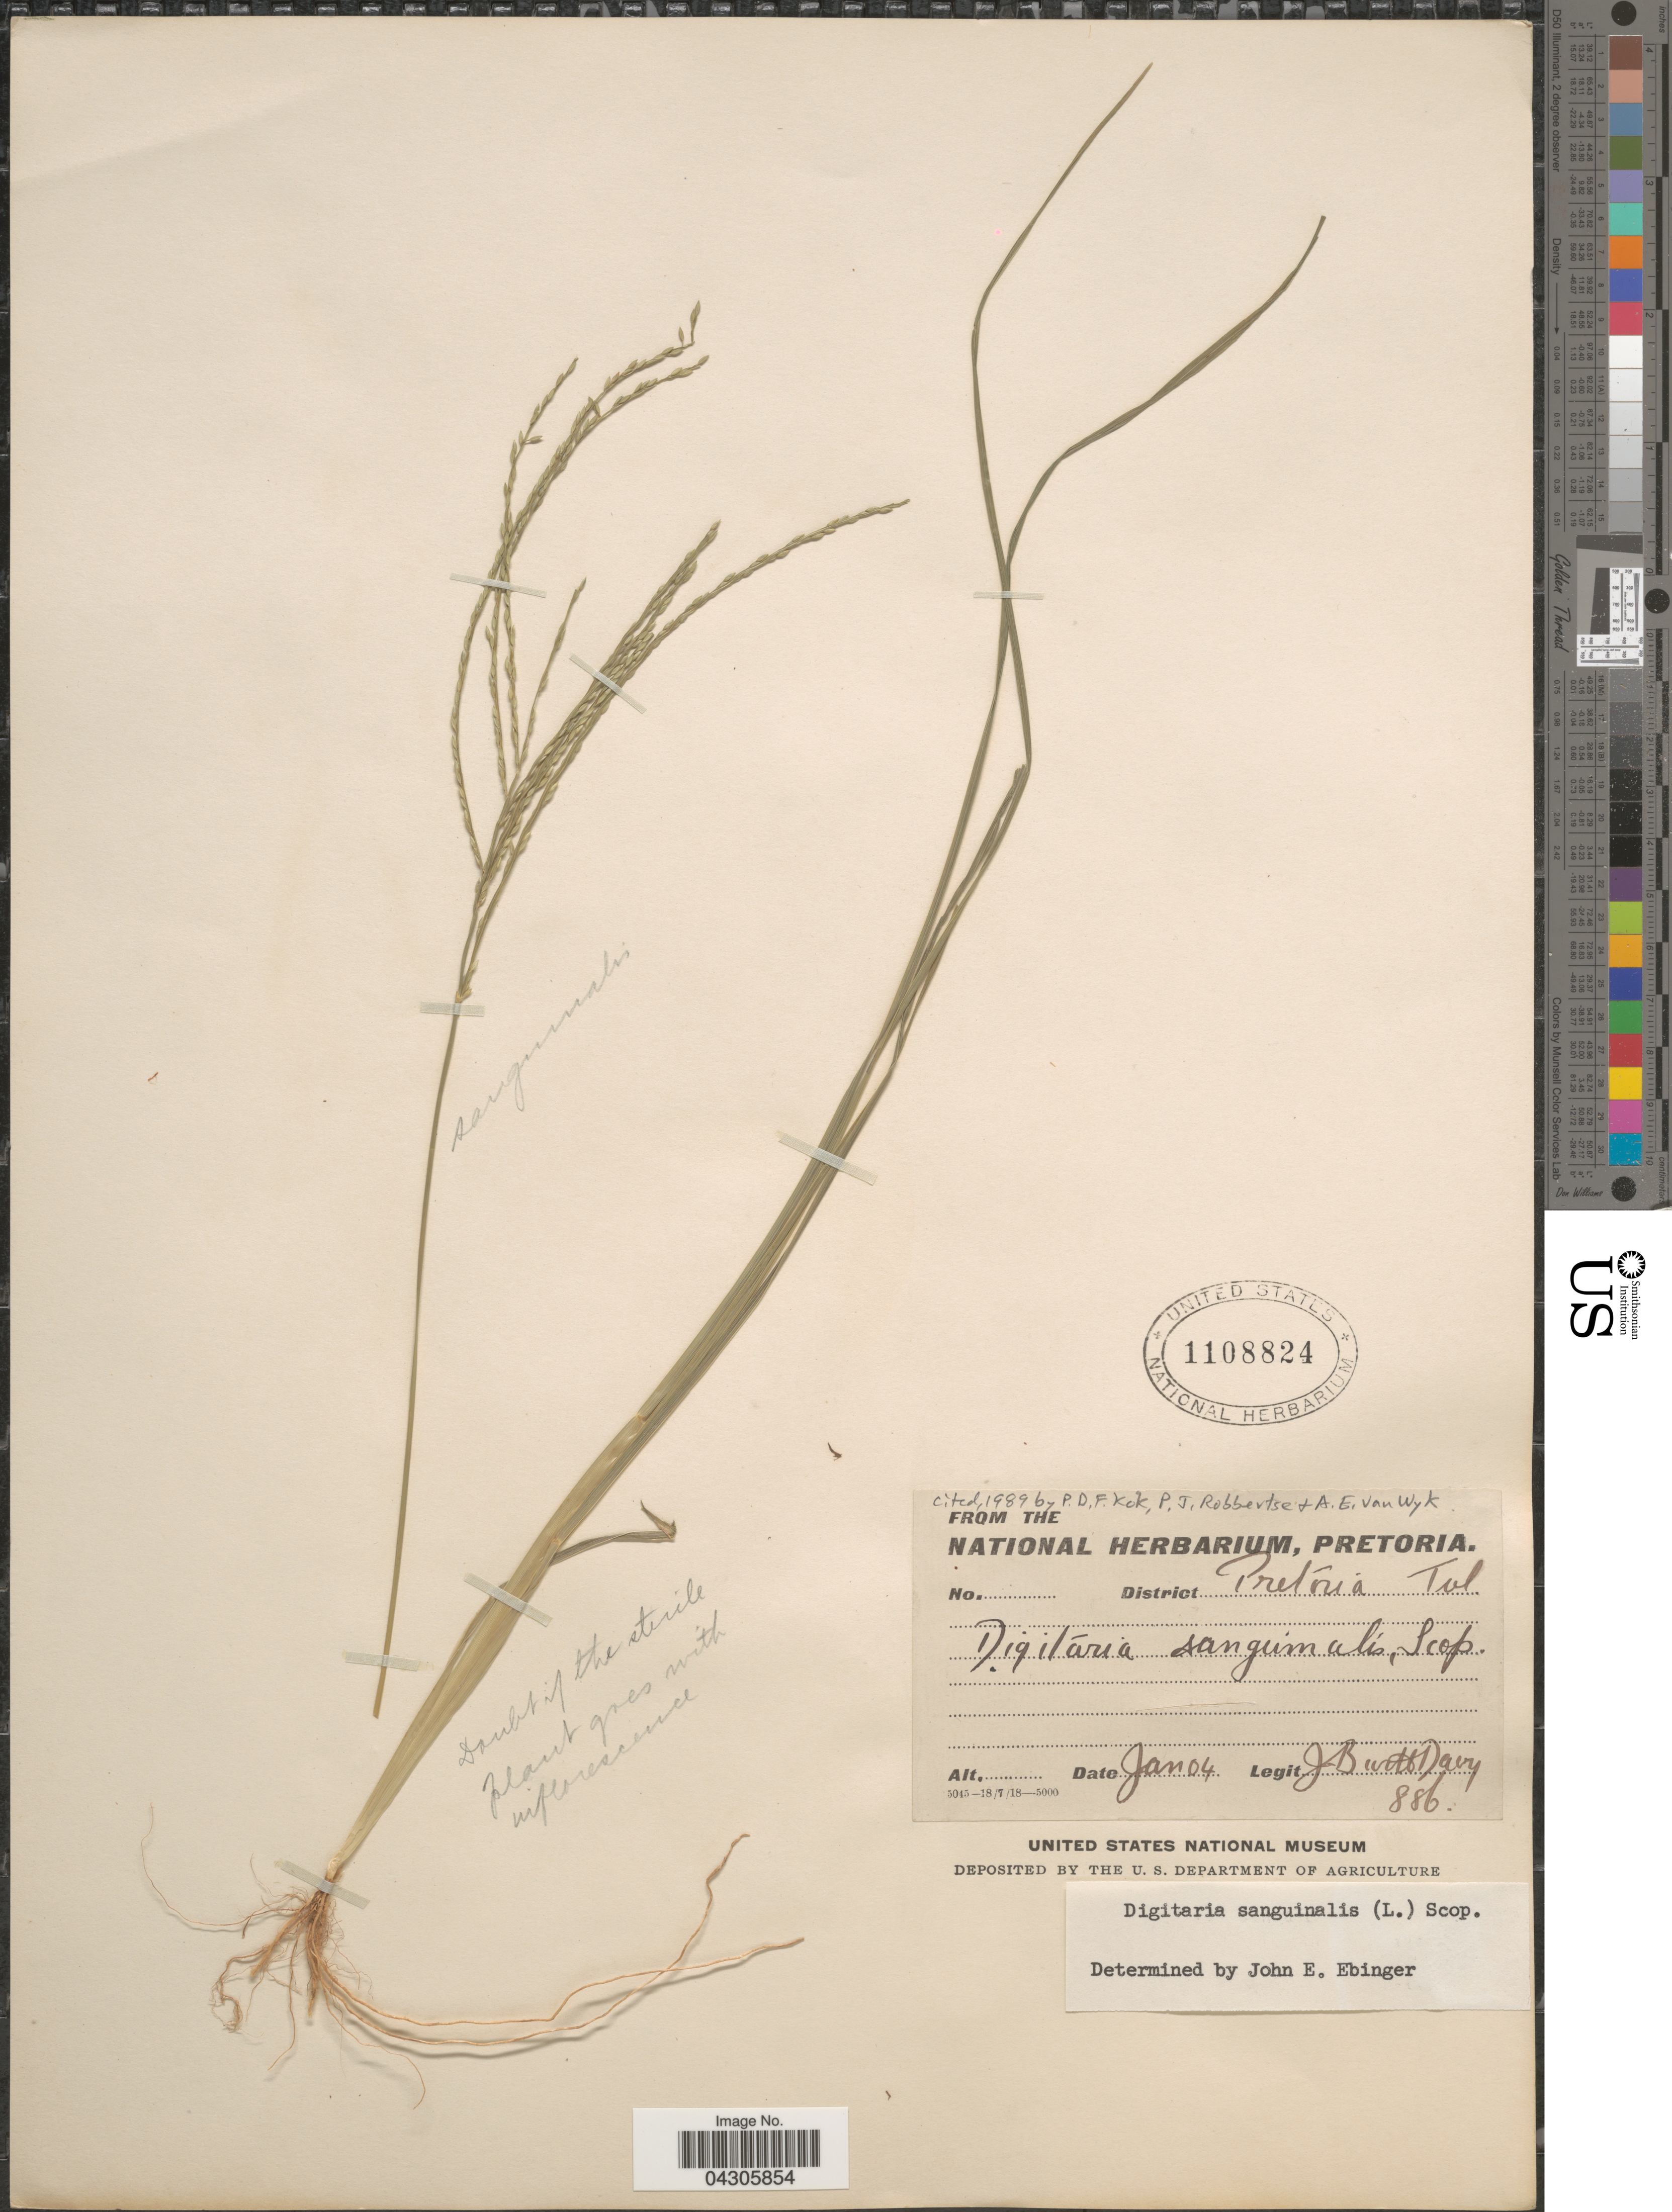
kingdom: Plantae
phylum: Tracheophyta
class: Liliopsida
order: Poales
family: Poaceae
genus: Digitaria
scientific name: Digitaria sanguinalis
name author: (L.) Scop.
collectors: J. Burtt Davy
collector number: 886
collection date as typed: Transcribed d/m/y: /1/4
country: South Africa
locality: District Pretoria, Tvl.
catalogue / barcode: US 1108824